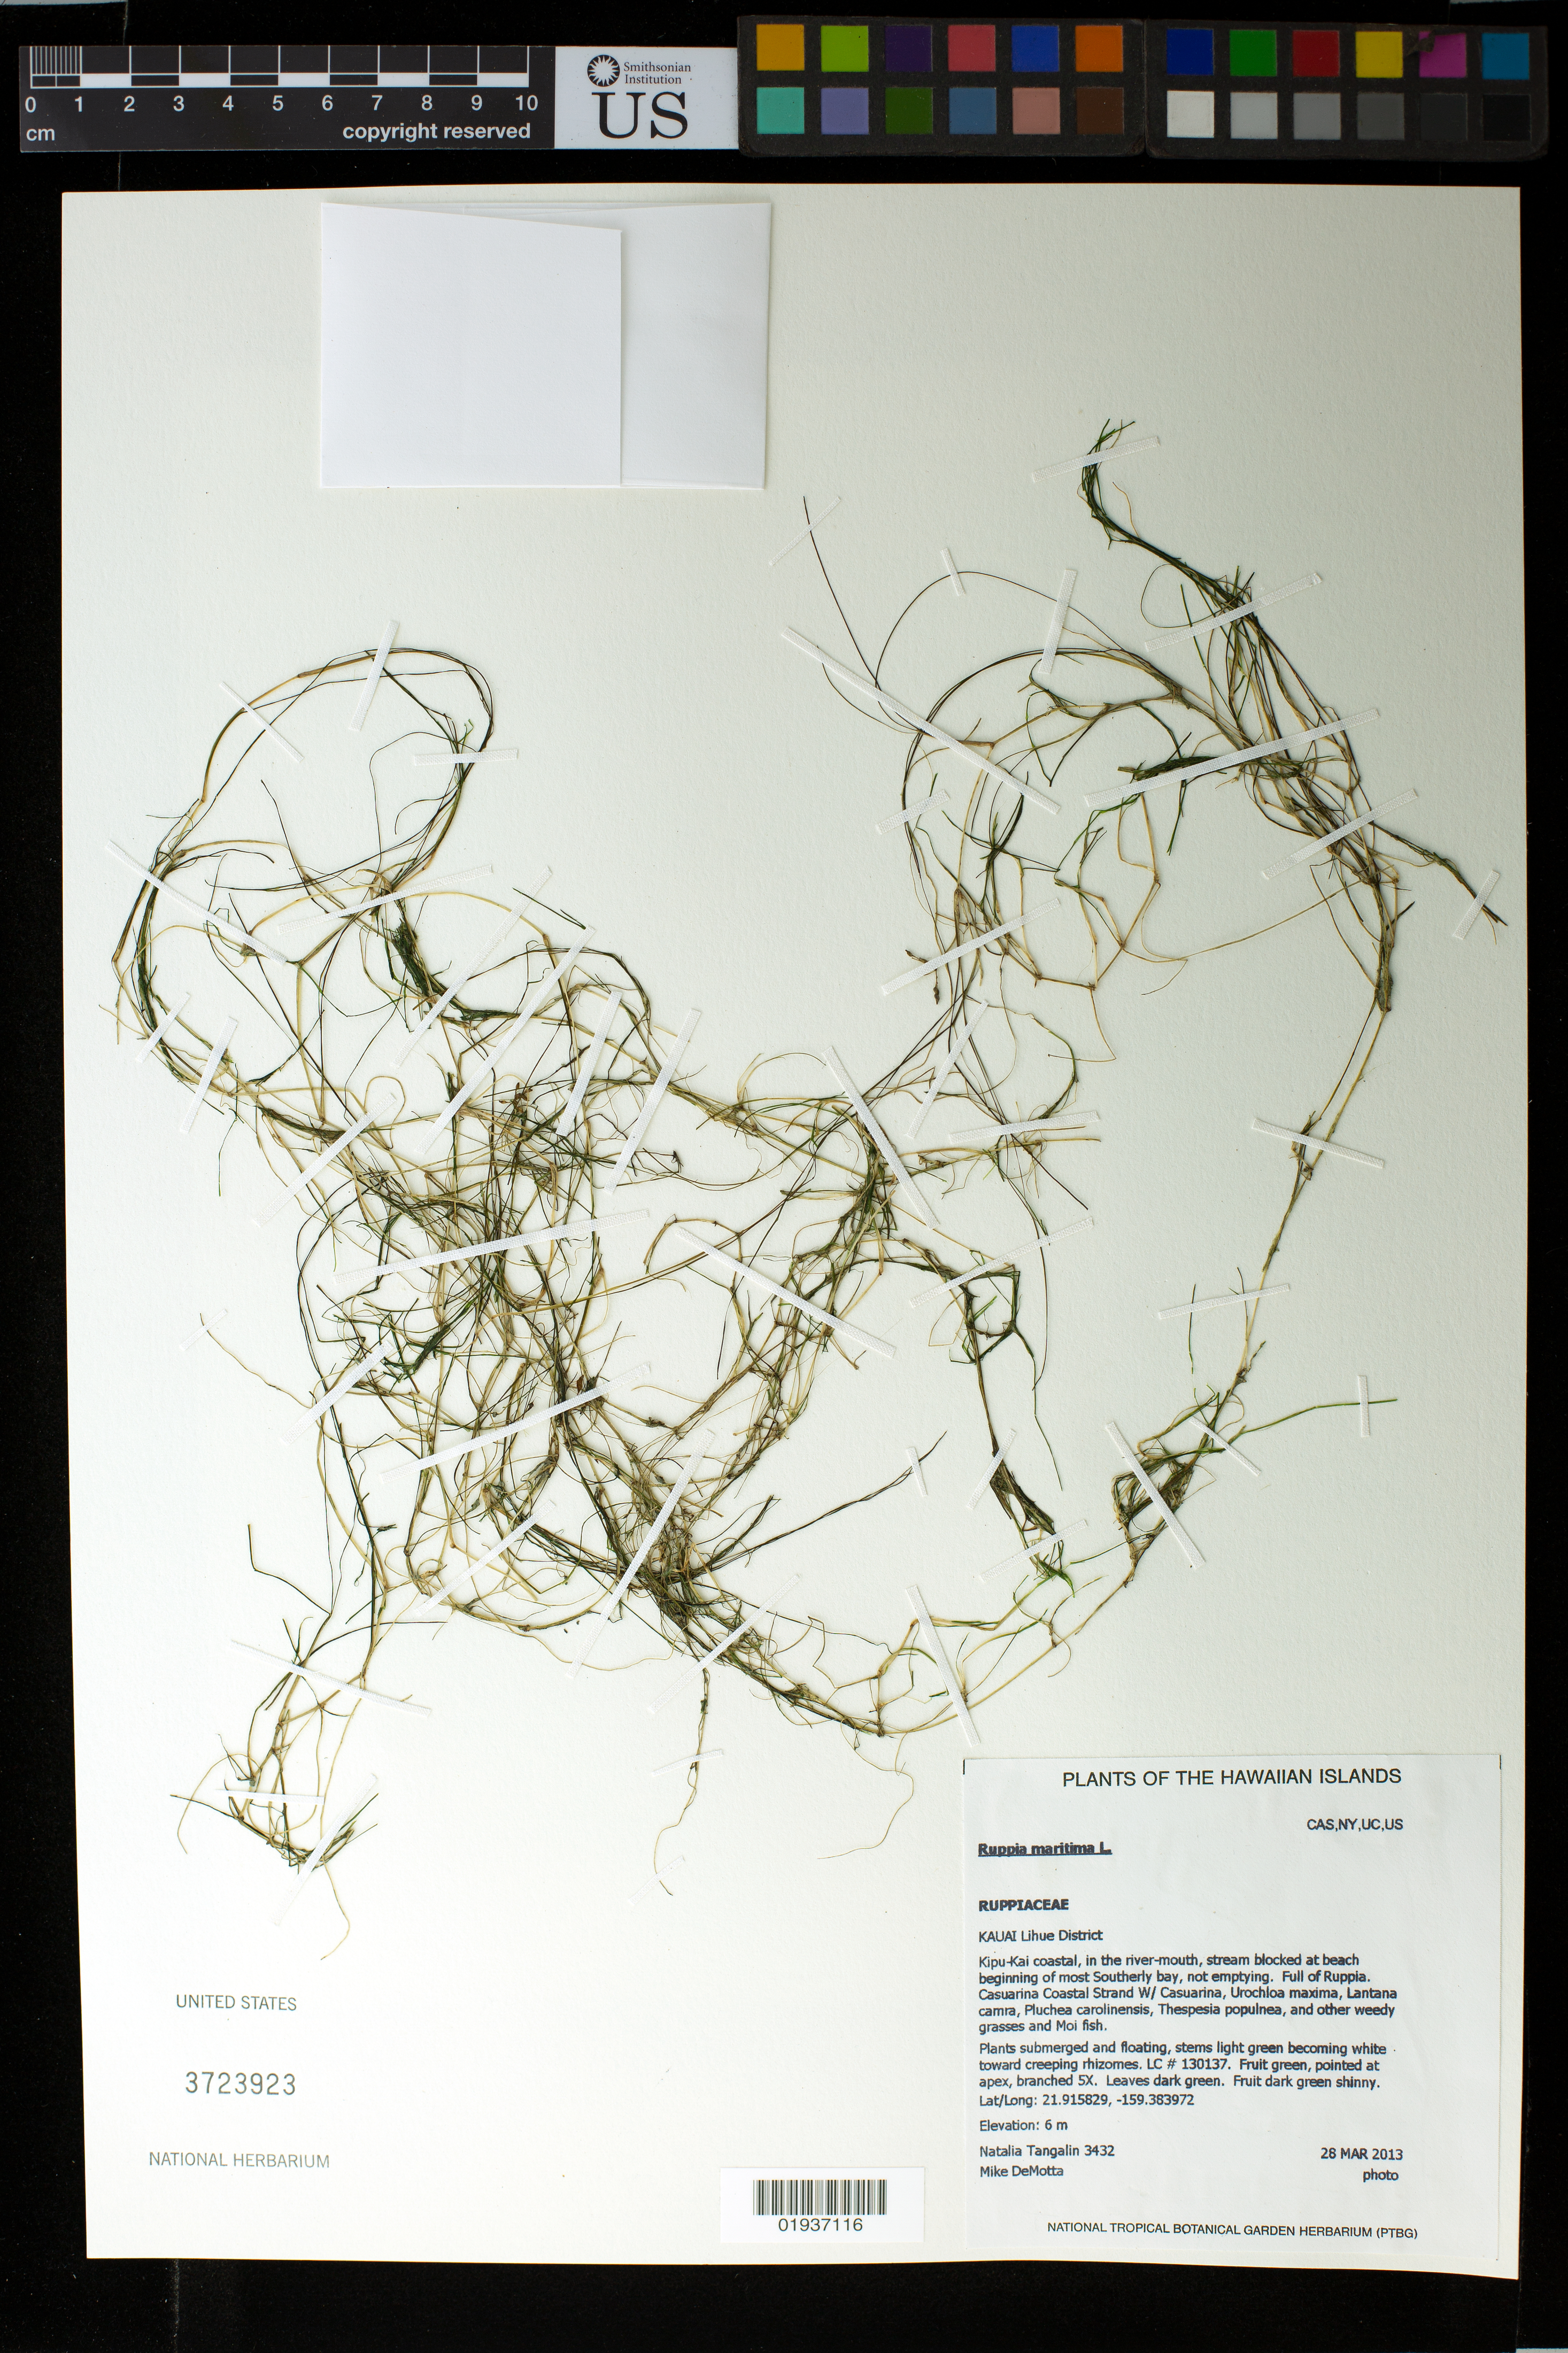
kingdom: Plantae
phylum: Tracheophyta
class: Liliopsida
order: Alismatales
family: Ruppiaceae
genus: Ruppia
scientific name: Ruppia maritima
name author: L.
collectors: N. Tangalin & M. DeMotta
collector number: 3432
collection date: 2013-03-28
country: United States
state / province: Hawaii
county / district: Kauai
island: Kaua'i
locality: Lihue District, Kipu-Kai coastal, in the river-mouth, stream blocked at beach beginning of most southerly bay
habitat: Coastal strand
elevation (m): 6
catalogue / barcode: US 3723923